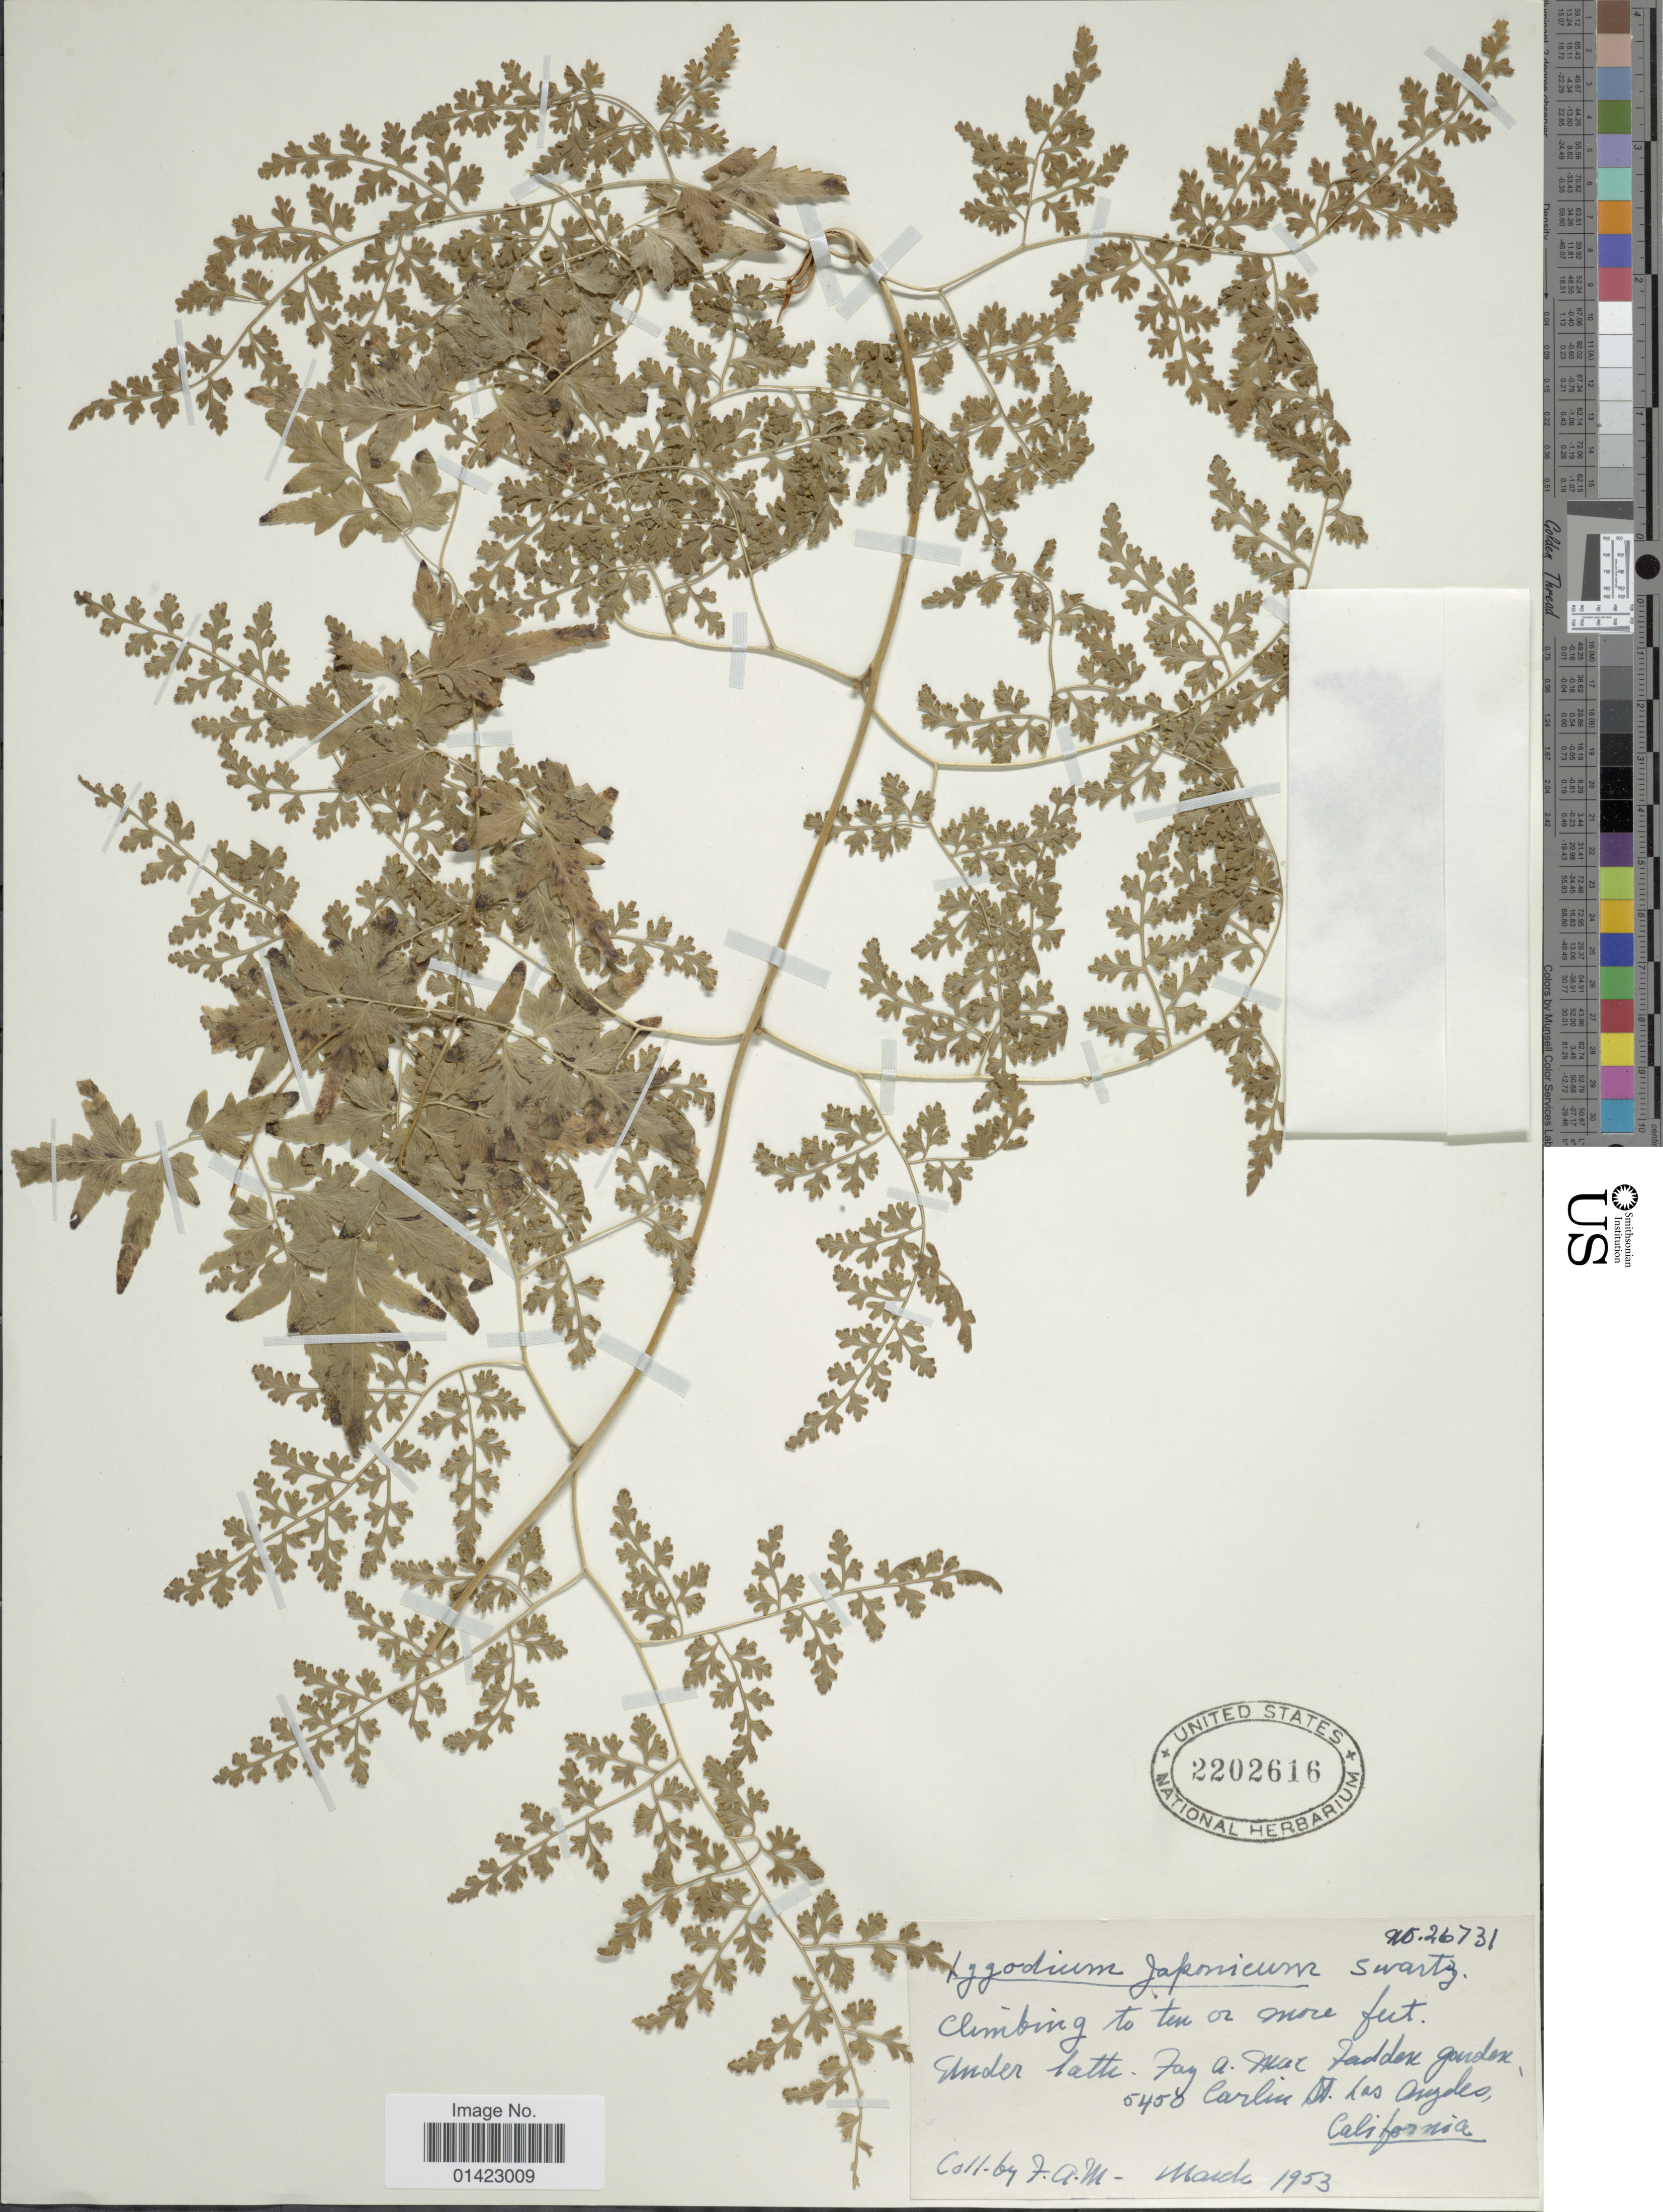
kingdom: Plantae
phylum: Tracheophyta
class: Polypodiopsida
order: Schizaeales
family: Lygodiaceae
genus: Lygodium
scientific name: Lygodium japonicum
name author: (Thunb.) Sw.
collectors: F. A. M.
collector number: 26731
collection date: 1953-03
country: United States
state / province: California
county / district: Los Angeles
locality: Climbing to ten or more feet, Under bath. Fay A. MacFadden 5450 Carlin St. Los Angeles, California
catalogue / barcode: US 2202616